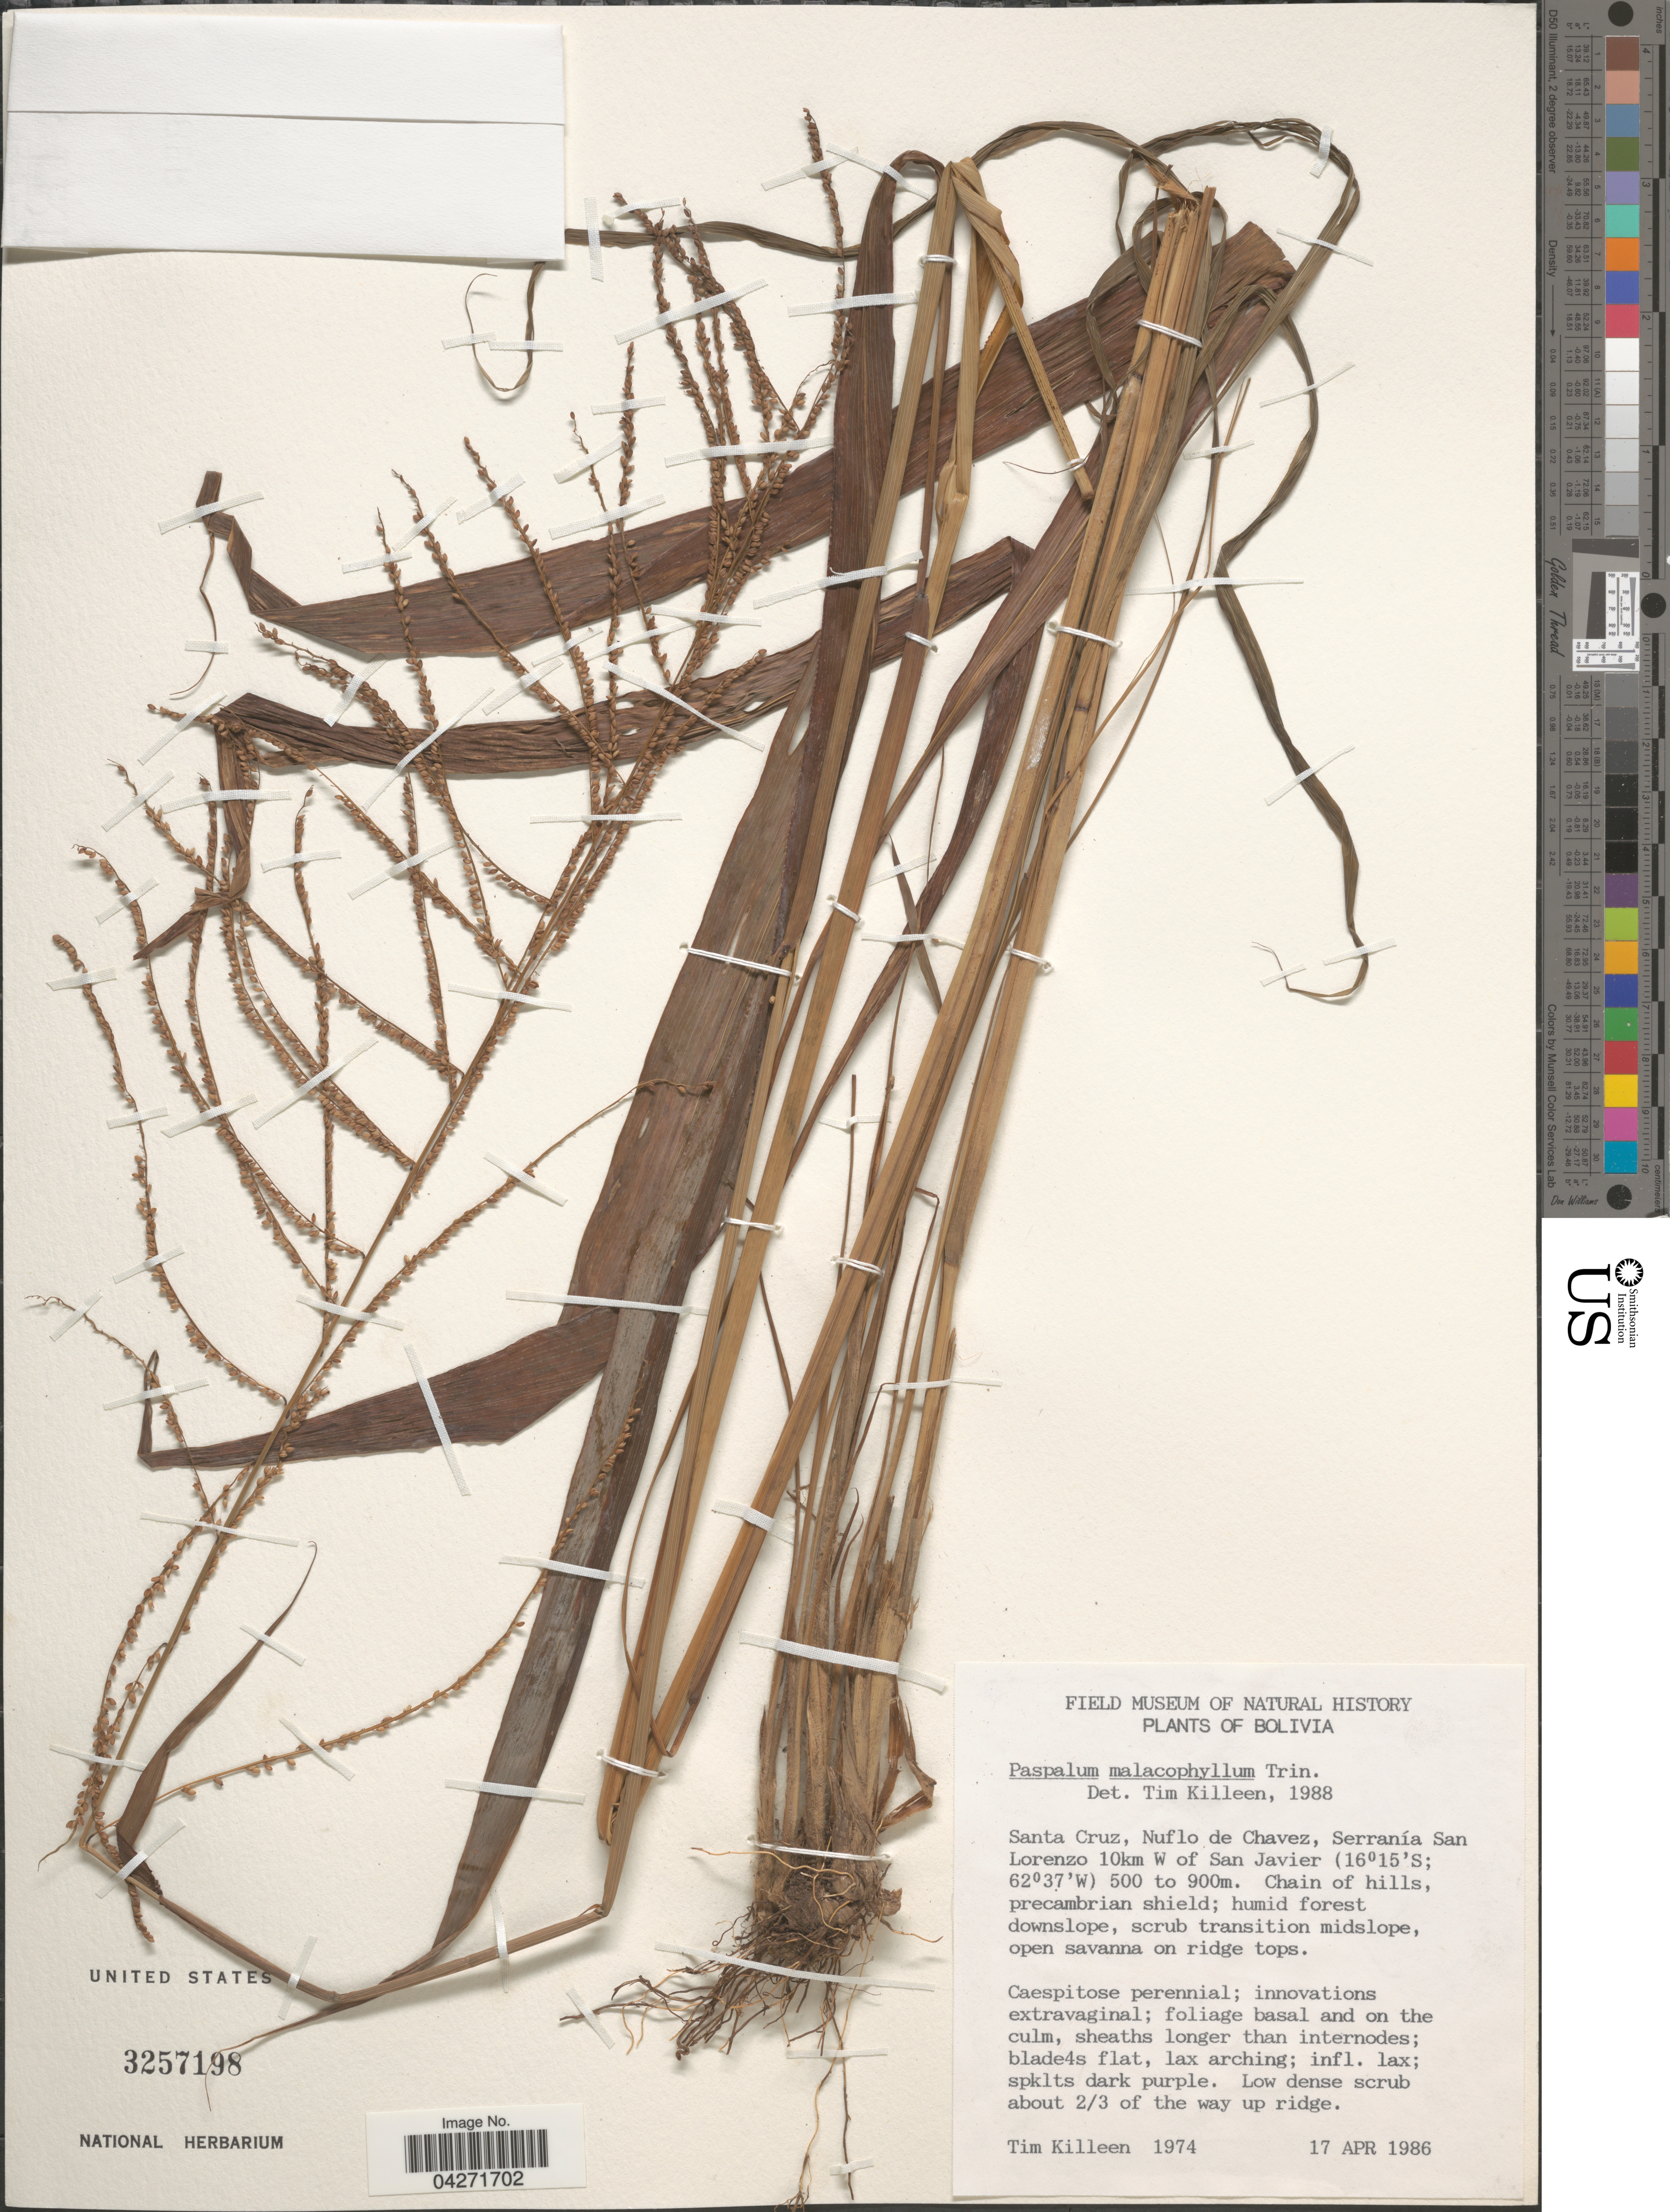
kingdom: Plantae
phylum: Tracheophyta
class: Liliopsida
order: Poales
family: Poaceae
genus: Paspalum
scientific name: Paspalum malacophyllum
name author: Trin.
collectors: T. J. Killeen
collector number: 1974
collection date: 1986-04-17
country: Bolivia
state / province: Santa Cruz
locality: Nuflo de Chavez, Serranía San Lorenzo 10km W of San Javier.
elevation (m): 500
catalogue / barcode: US 3257198